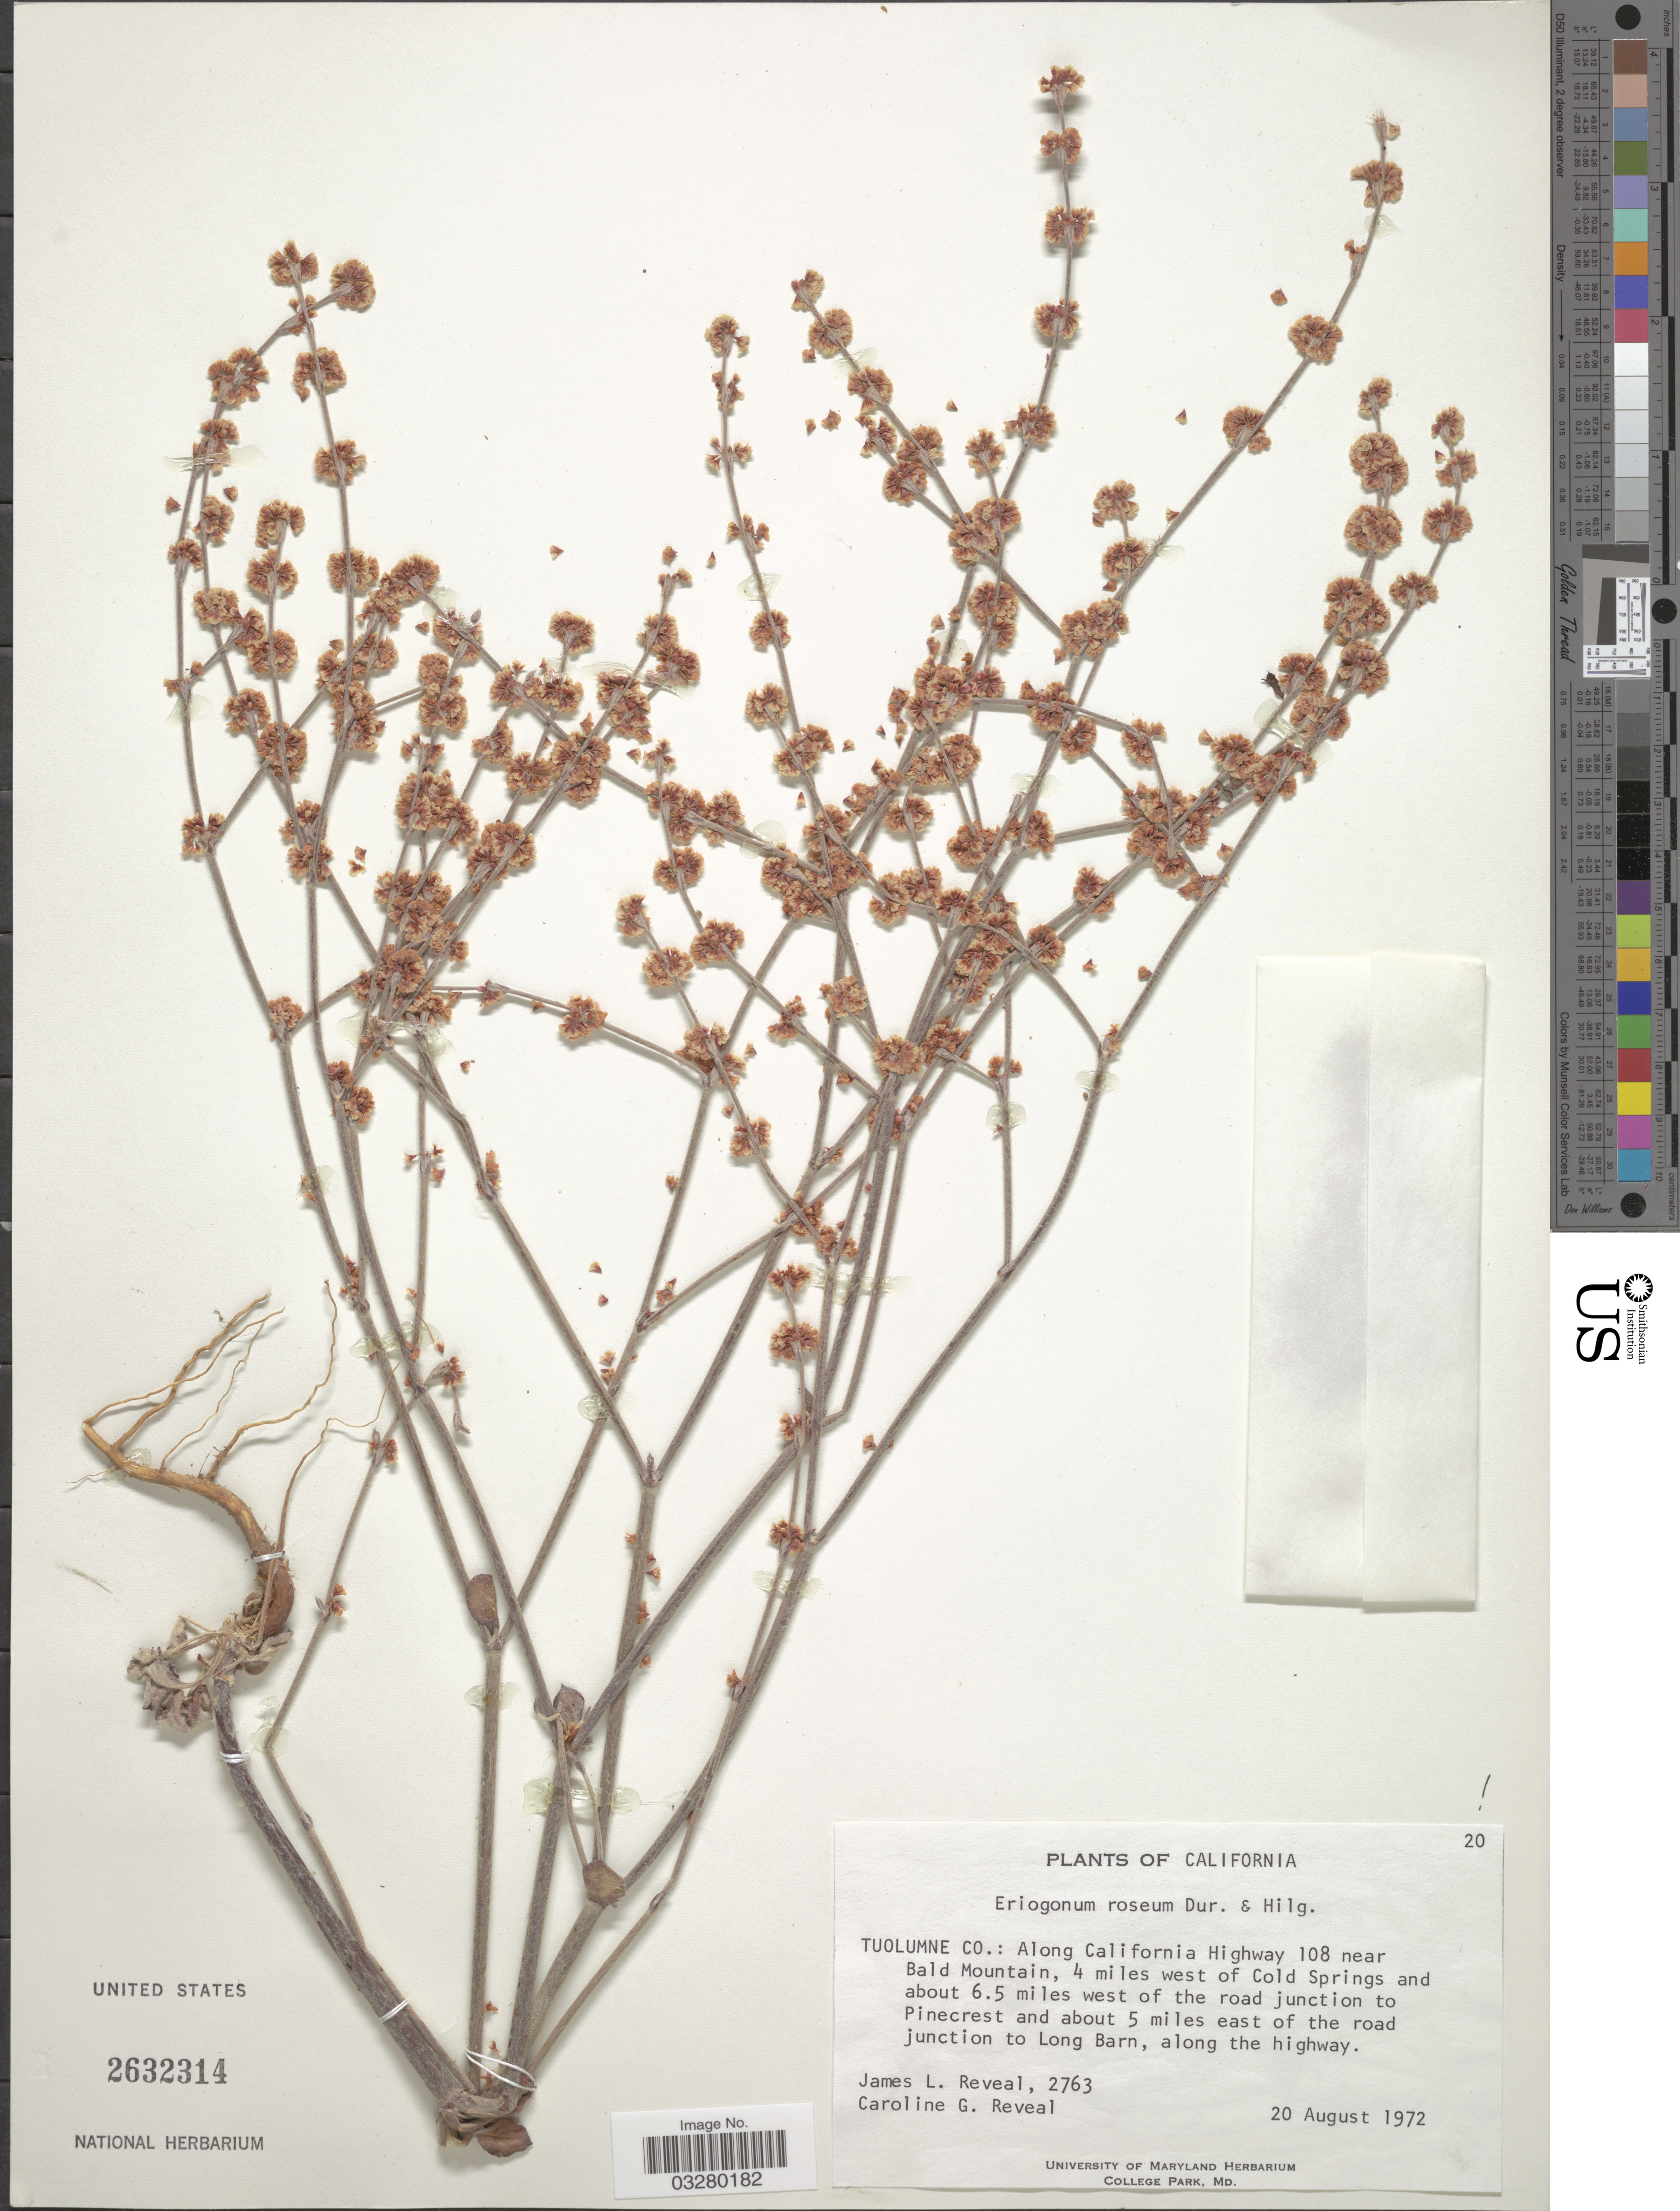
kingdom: Plantae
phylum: Tracheophyta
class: Magnoliopsida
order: Caryophyllales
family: Polygonaceae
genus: Eriogonum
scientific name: Eriogonum roseum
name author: Durand & Hilg.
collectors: J. L. Reveal & C. G. Reveal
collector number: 2763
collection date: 1972-08-20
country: United States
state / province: California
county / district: Tuolumne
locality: Tuolumne Co.: Along California Highway 108 near Bald Mountain, 4 miles west of Cold Springs and about 6.5 miles west of the road junction to Pinecrest and about 5 miles east of the road junction to Long Barn, along the highway.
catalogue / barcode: US 2632314